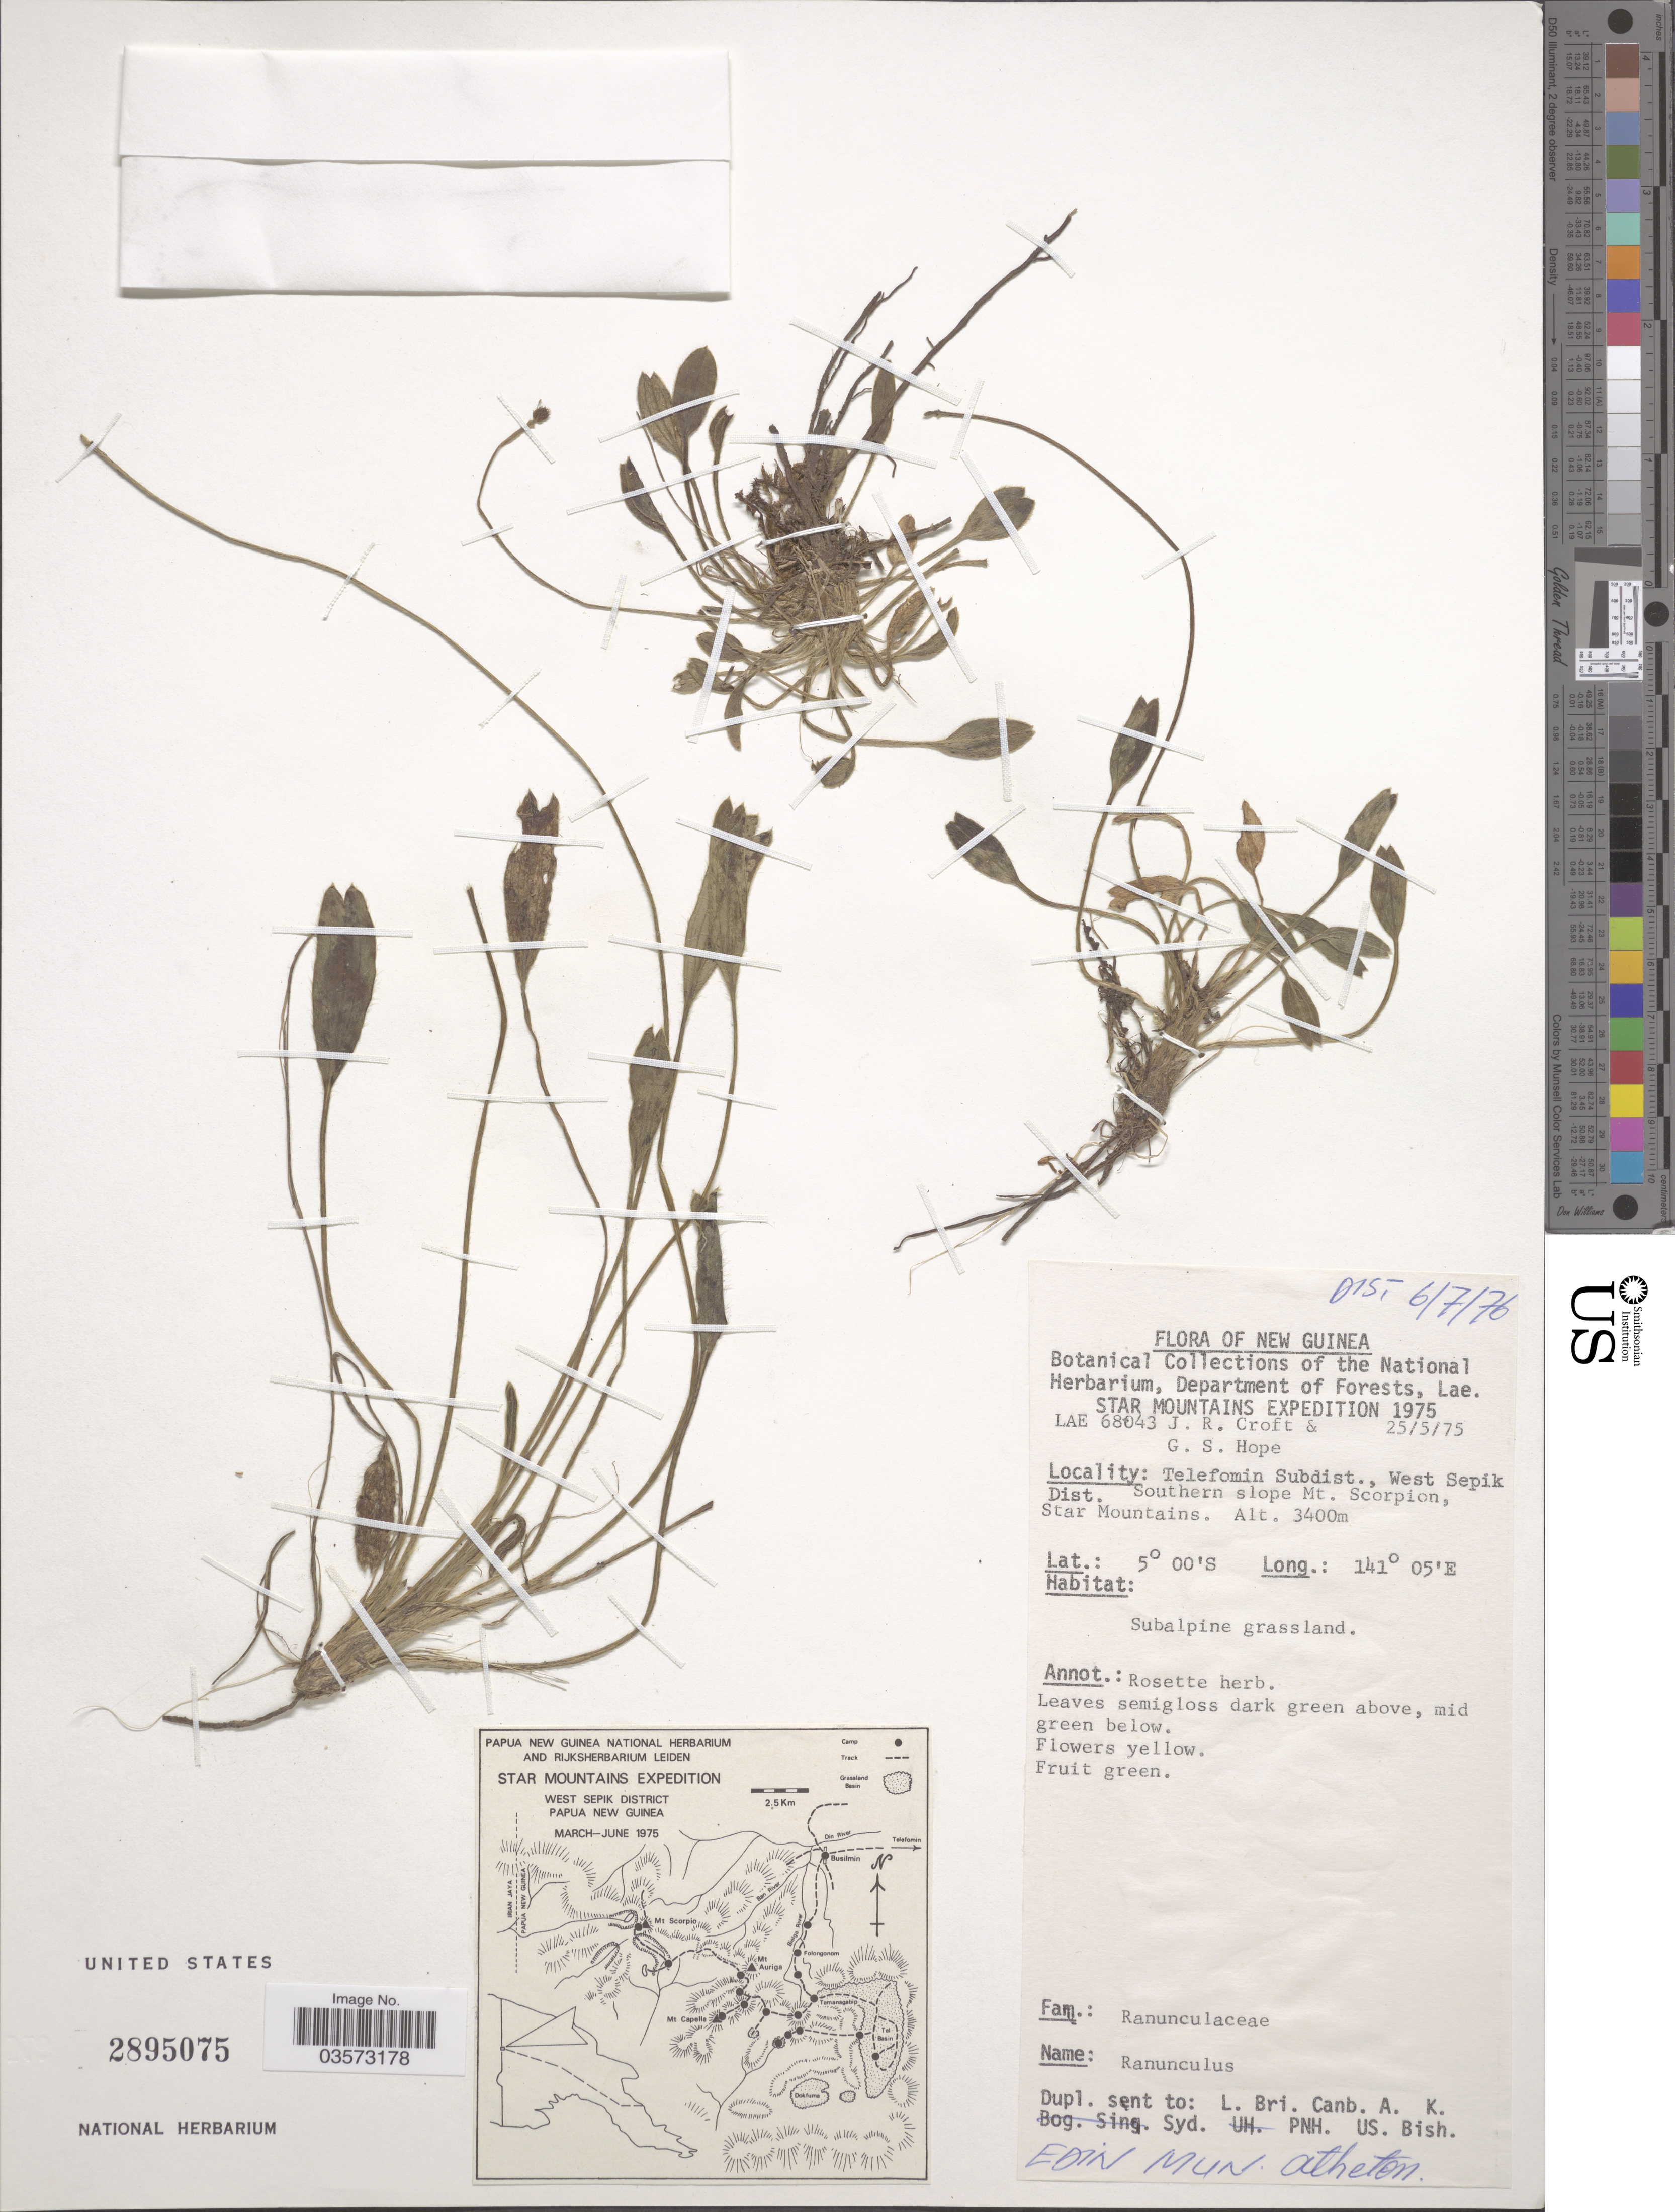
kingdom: Plantae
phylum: Tracheophyta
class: Magnoliopsida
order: Ranunculales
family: Ranunculaceae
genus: Ranunculus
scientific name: Ranunculus sp.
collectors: J. R. Croft & G. Hope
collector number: LAE68043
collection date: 1975-05-25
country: Papua New Guinea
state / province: Sandaun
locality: New Guinea. Telefomin Subdist., West Sepik Dist. Southern slope Mt. Scrorpion, Star Mountains.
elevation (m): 3400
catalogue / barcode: US 2895075